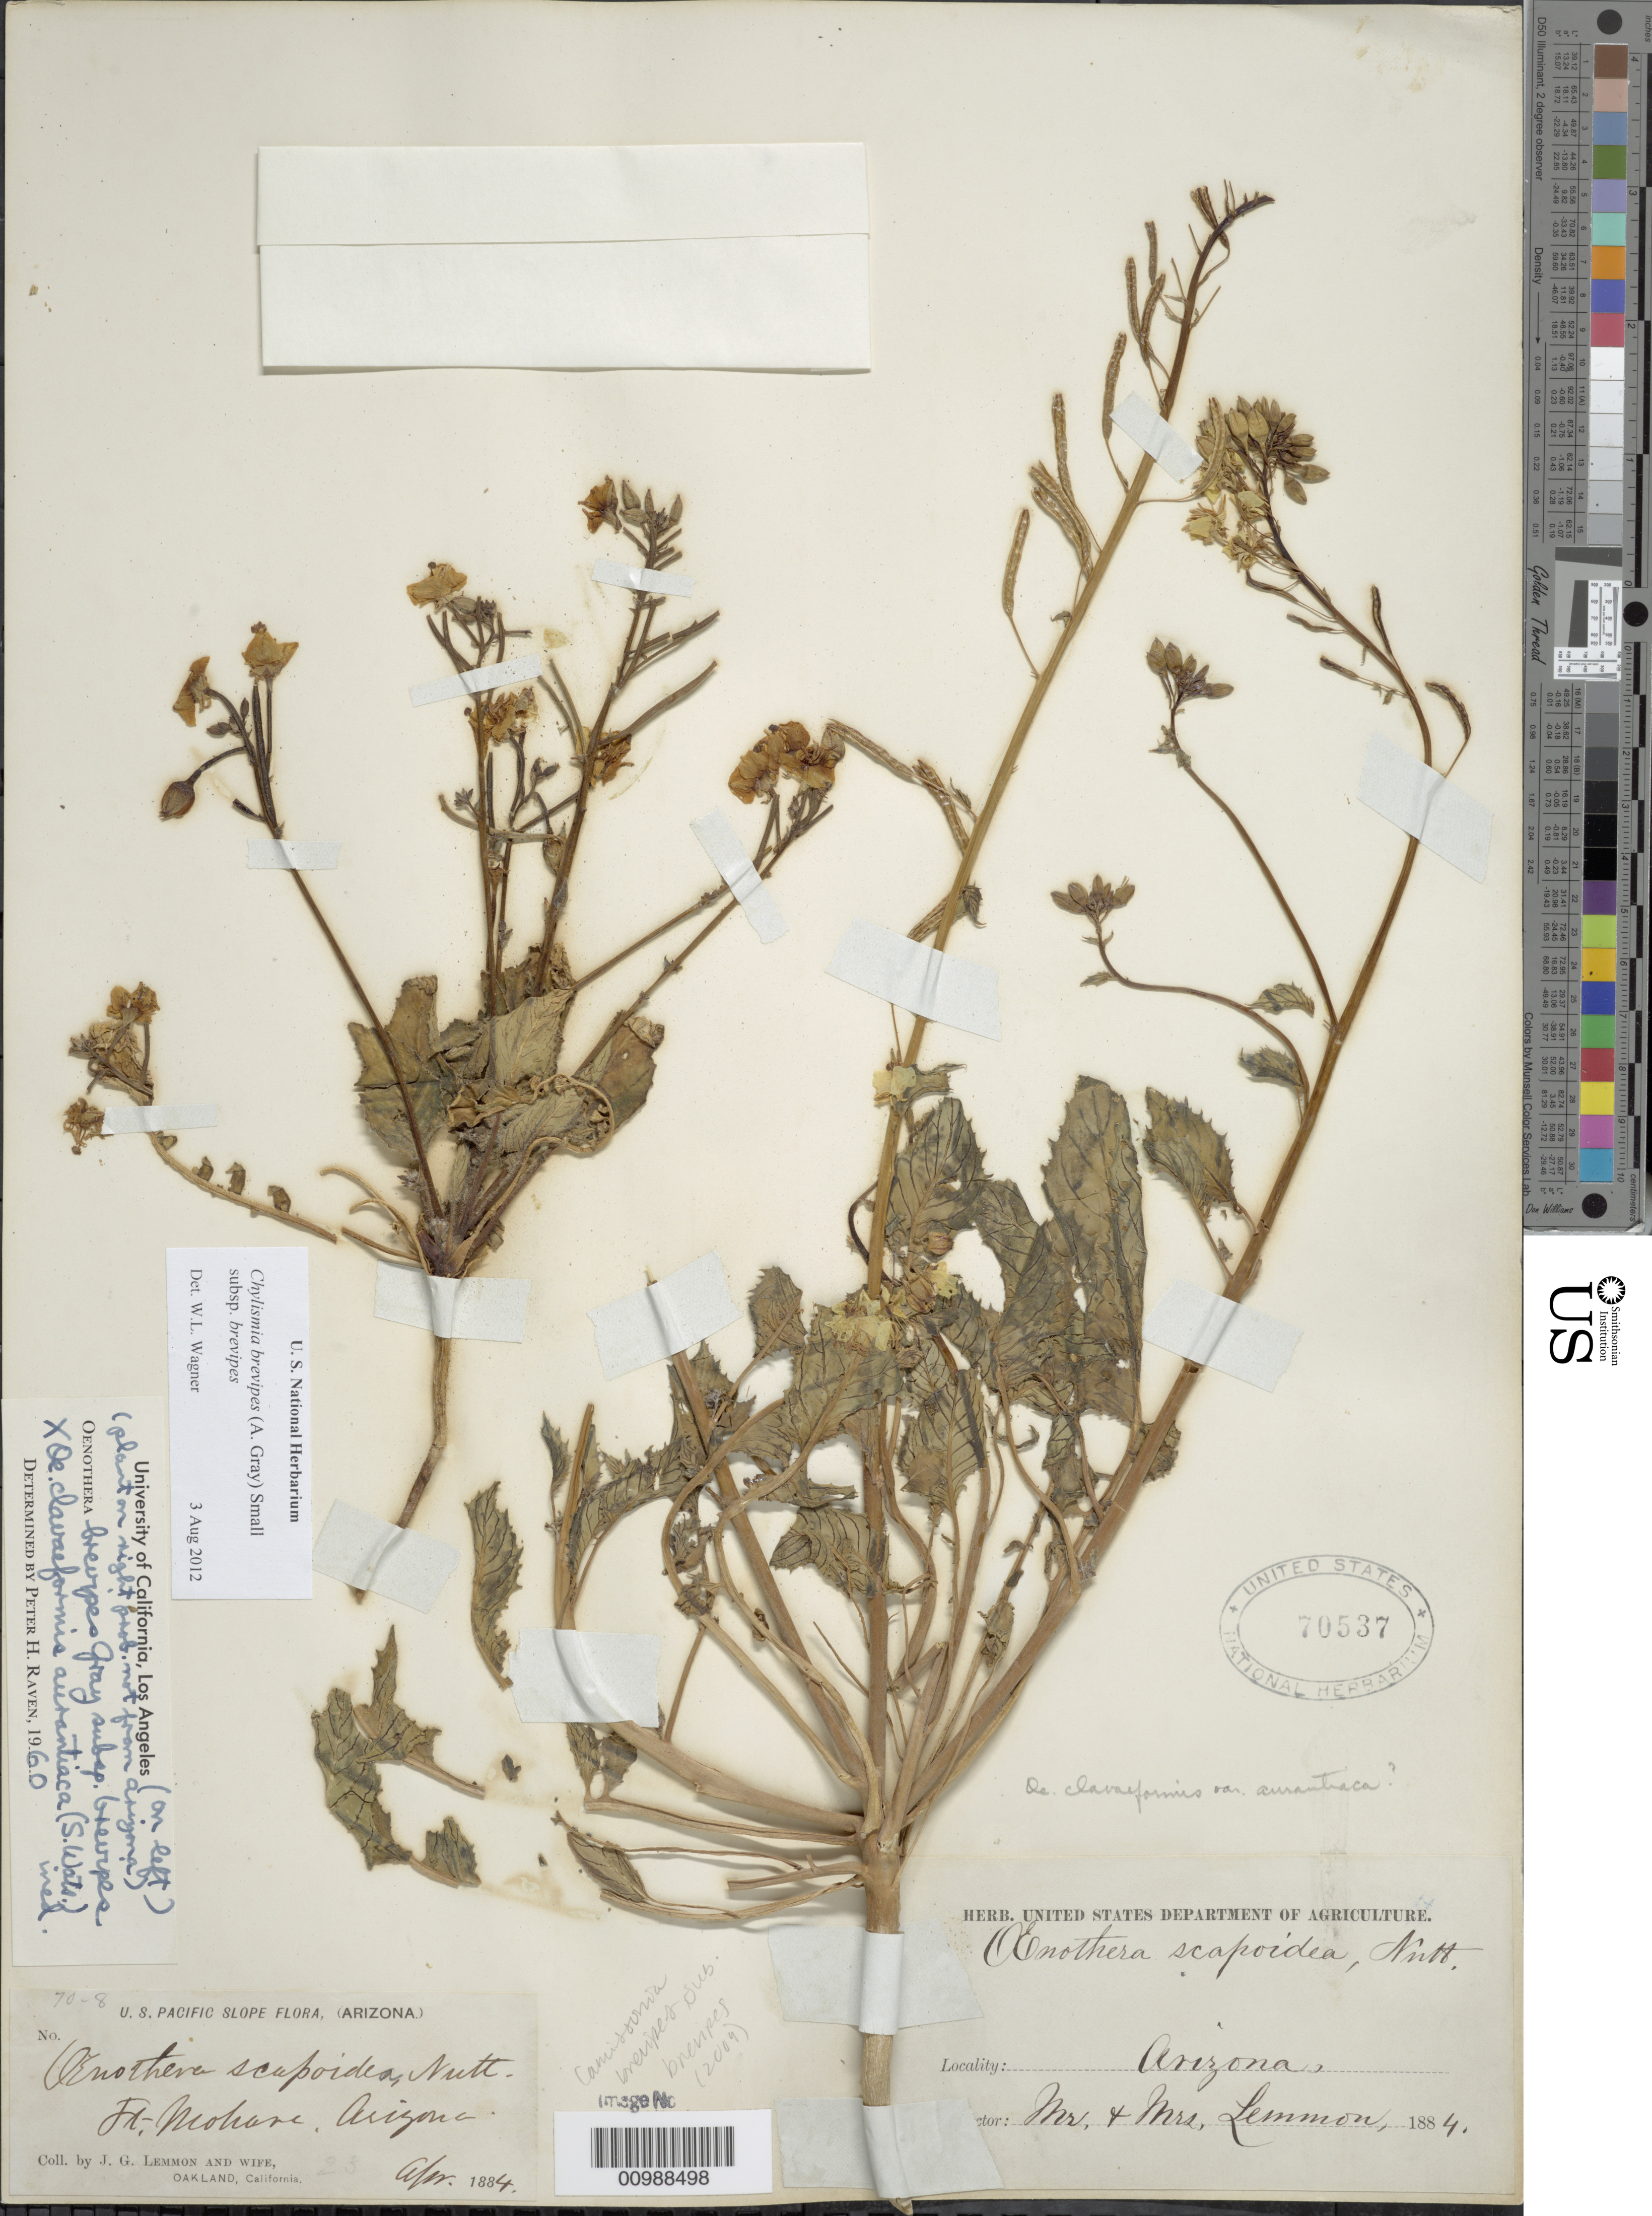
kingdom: Plantae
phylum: Tracheophyta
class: Magnoliopsida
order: Myrtales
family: Onagraceae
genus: Chylismia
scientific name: Chylismia brevipes subsp. arizonica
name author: (P.H. Raven) W.L. Wagner & Hoch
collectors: J. G. Lemmon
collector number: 708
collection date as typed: Apr 1884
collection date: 1884-04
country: United States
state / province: Arizona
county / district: Mohave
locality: Fort Mohave.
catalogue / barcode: US 70537